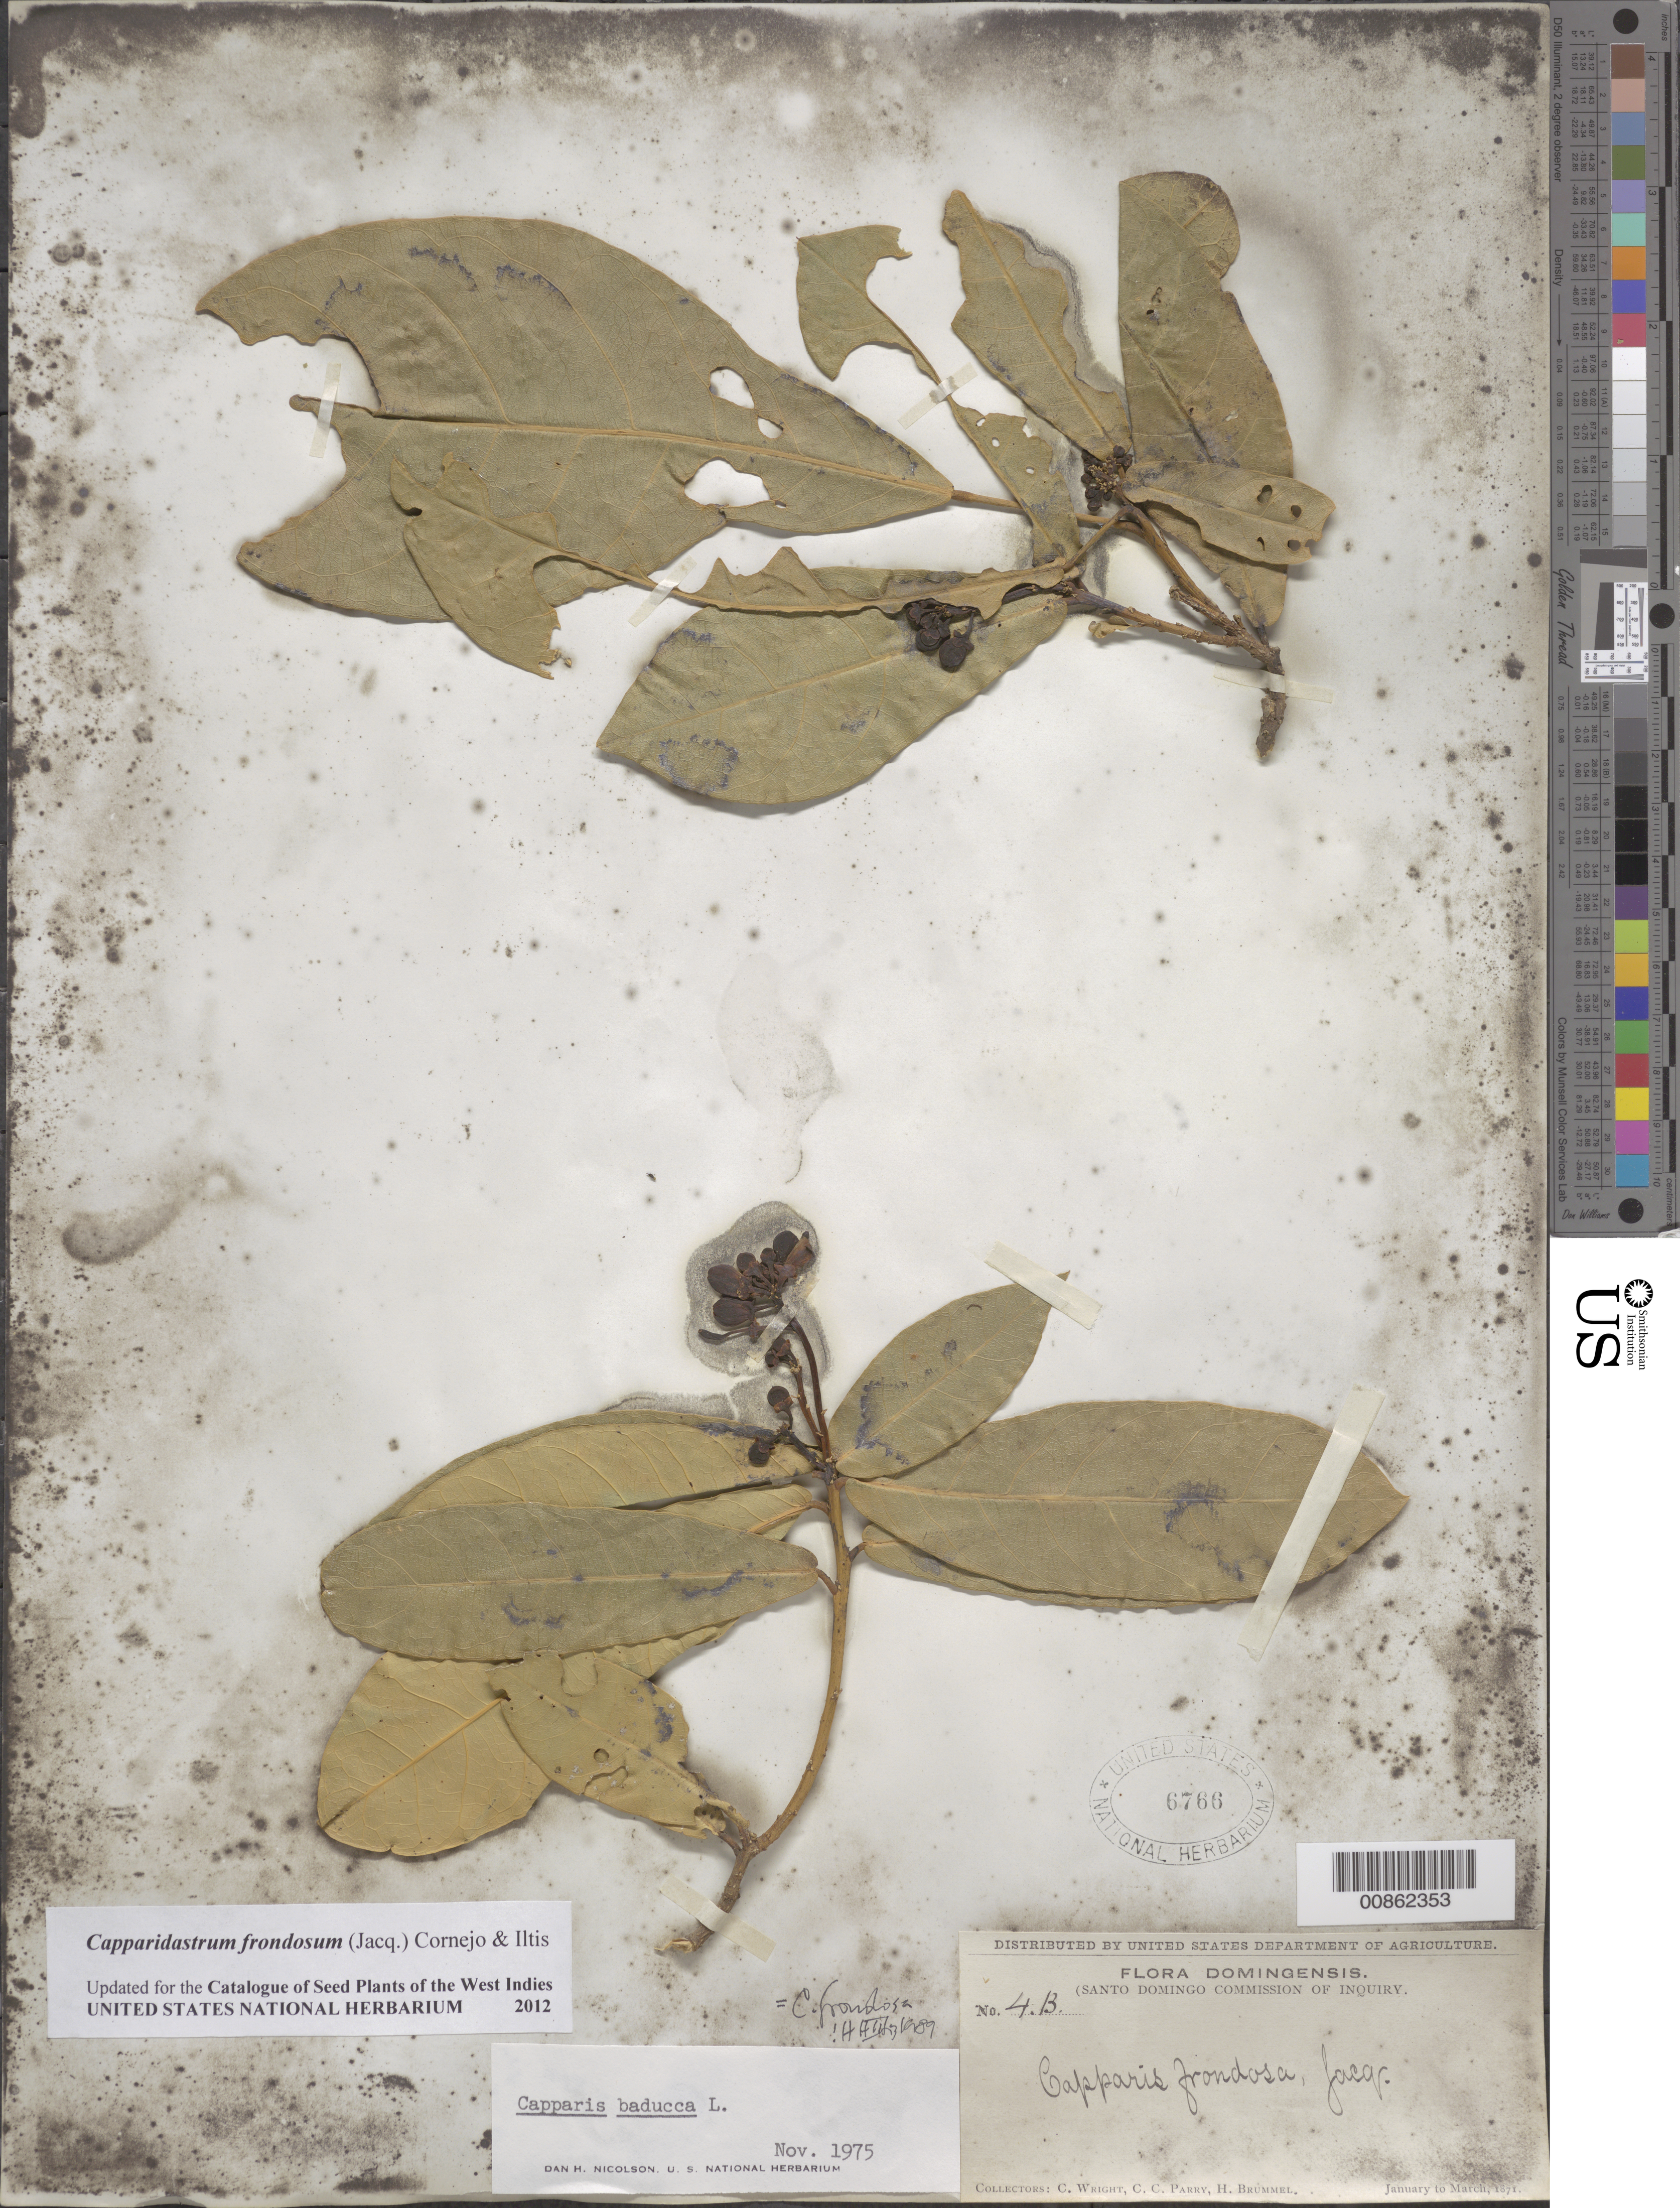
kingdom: Plantae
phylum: Tracheophyta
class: Magnoliopsida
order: Brassicales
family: Capparaceae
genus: Capparidastrum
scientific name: Capparidastrum frondosum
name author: (Jacq.) Cornejo & Iltis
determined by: Iltis, Hugh Hellmut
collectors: C. Wright, C. C. Parry & H. Brummel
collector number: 413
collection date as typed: Jan 1871 to -- Mar 1871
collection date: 1871-01/1871-03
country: Dominican Republic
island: Hispaniola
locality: Dominican Republic.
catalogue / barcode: US 6766